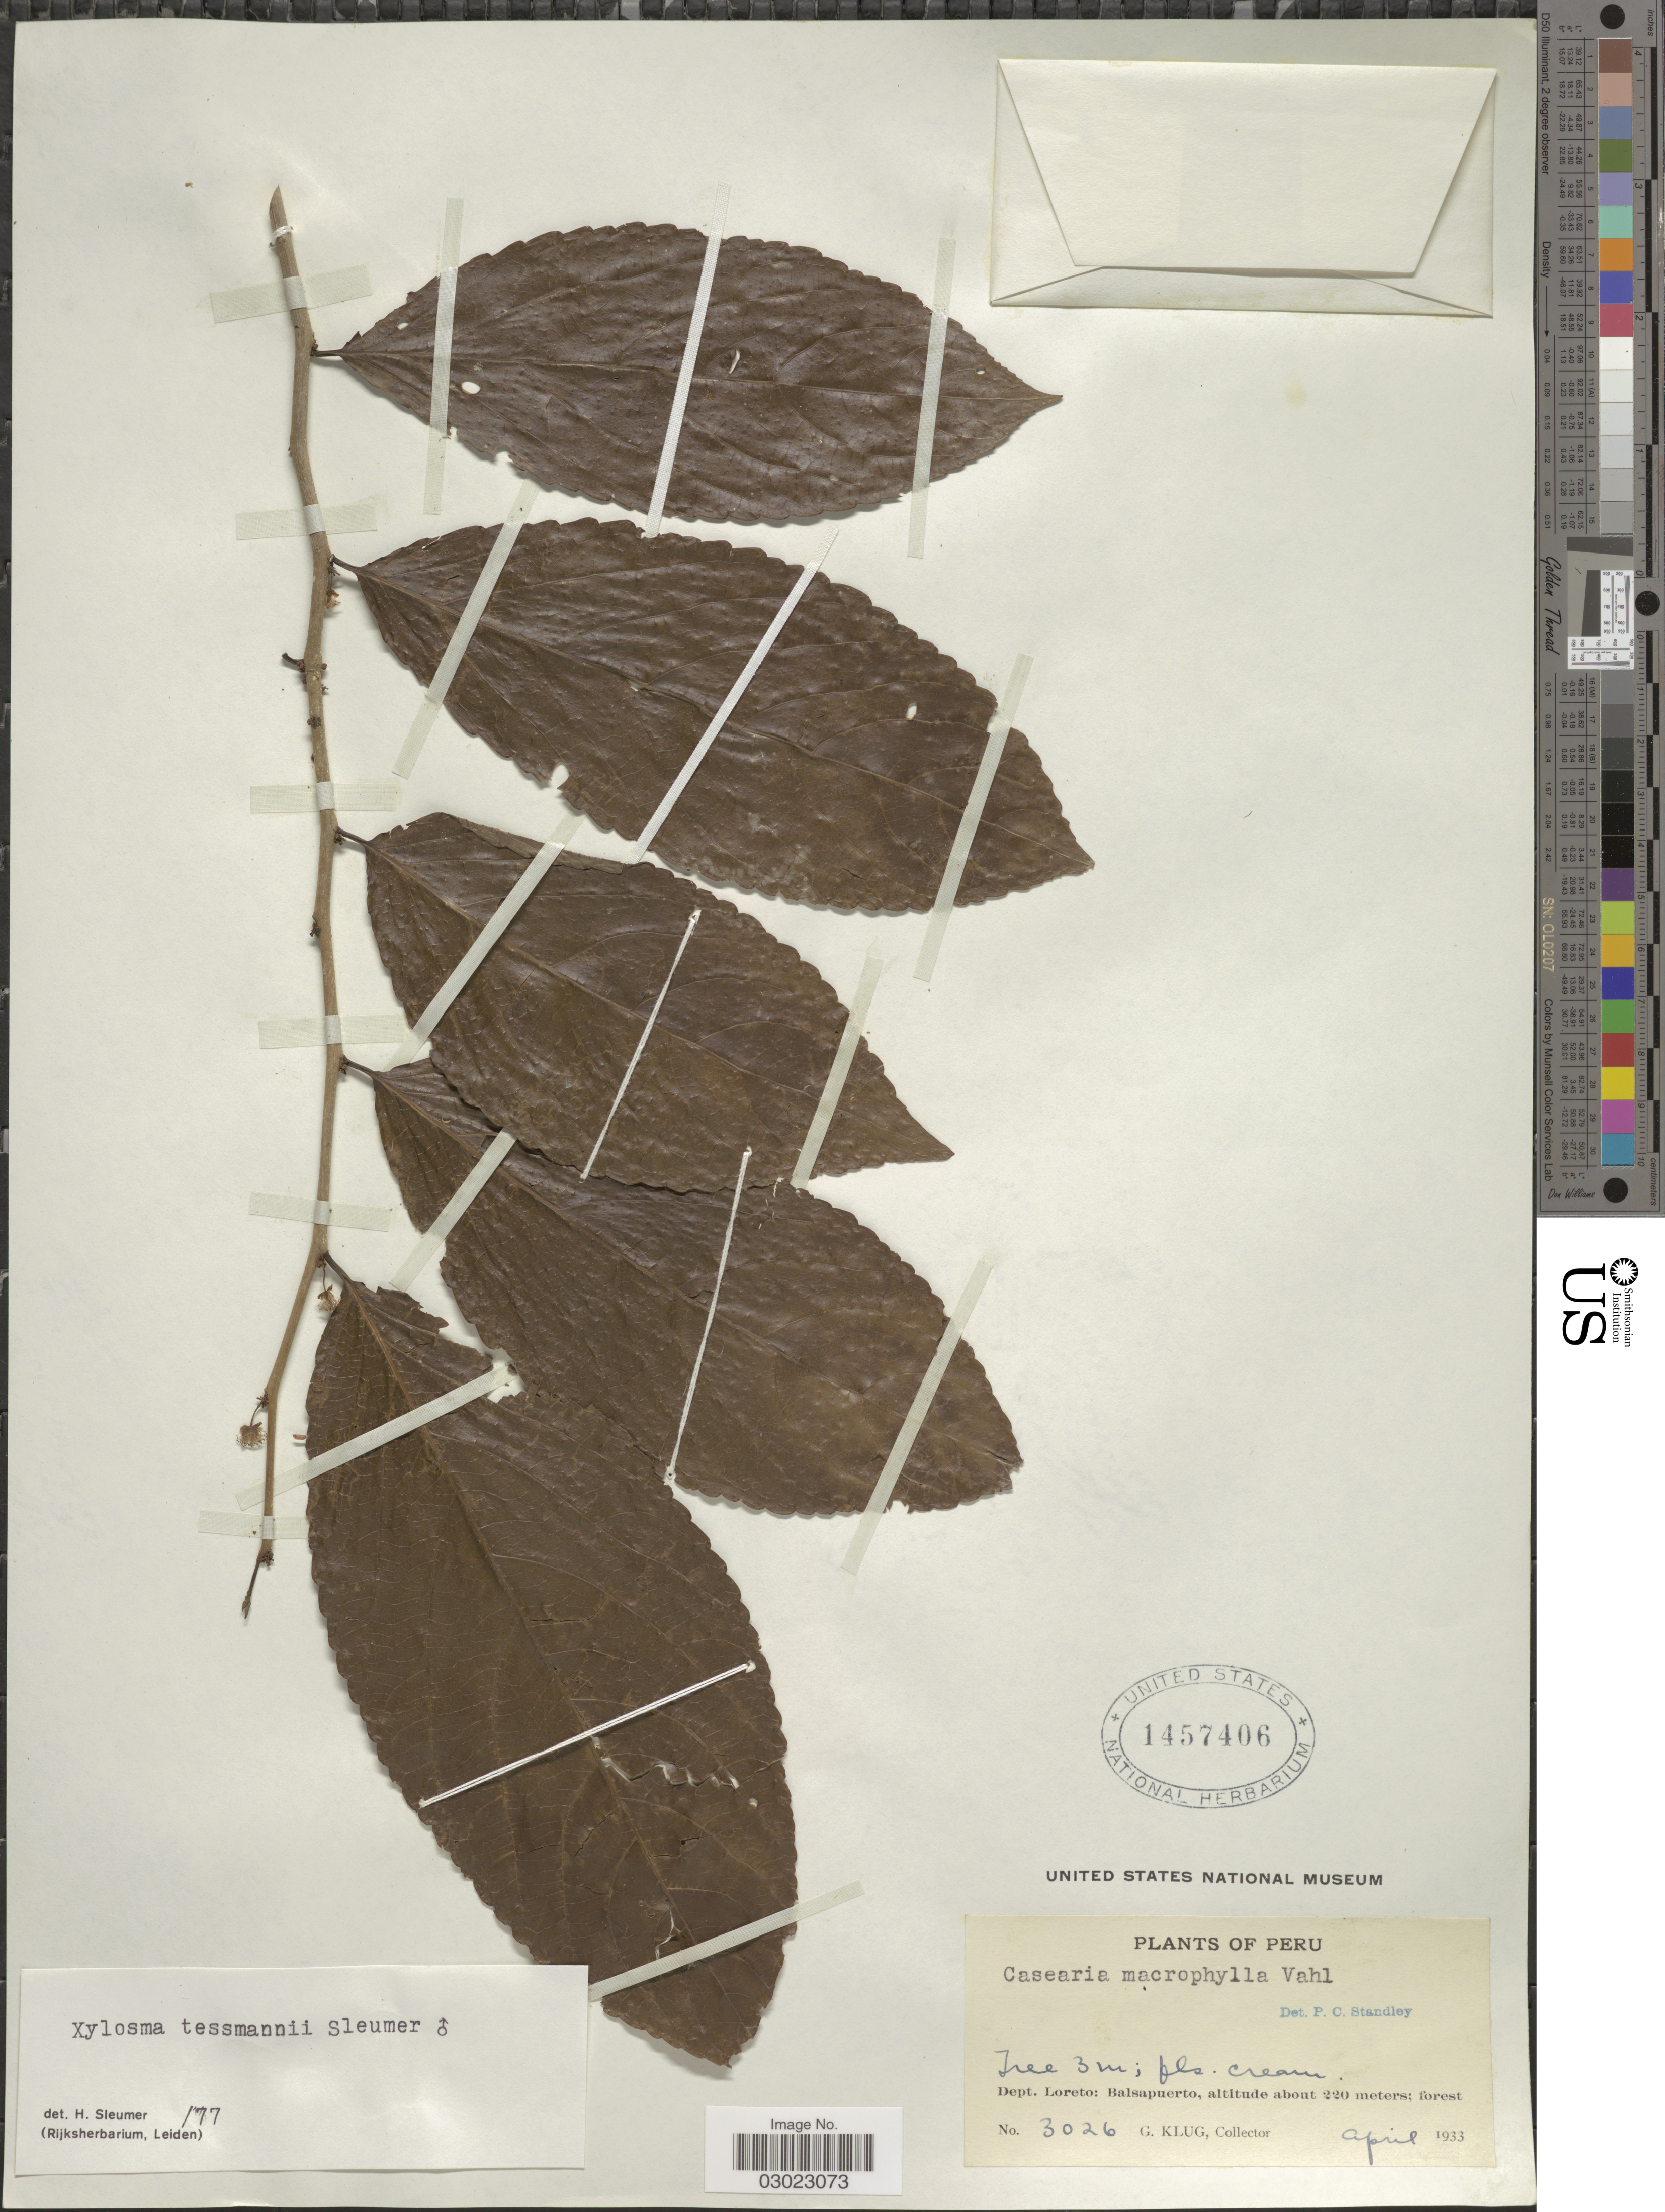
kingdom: Plantae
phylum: Tracheophyta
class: Magnoliopsida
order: Malpighiales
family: Salicaceae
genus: Xylosma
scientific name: Xylosma tessmannii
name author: Sleumer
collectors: G. Klug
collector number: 3026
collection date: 1933-04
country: Peru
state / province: Loreto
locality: Dept. Loreto: Balsapuerto.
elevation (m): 220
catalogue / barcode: US 1457406